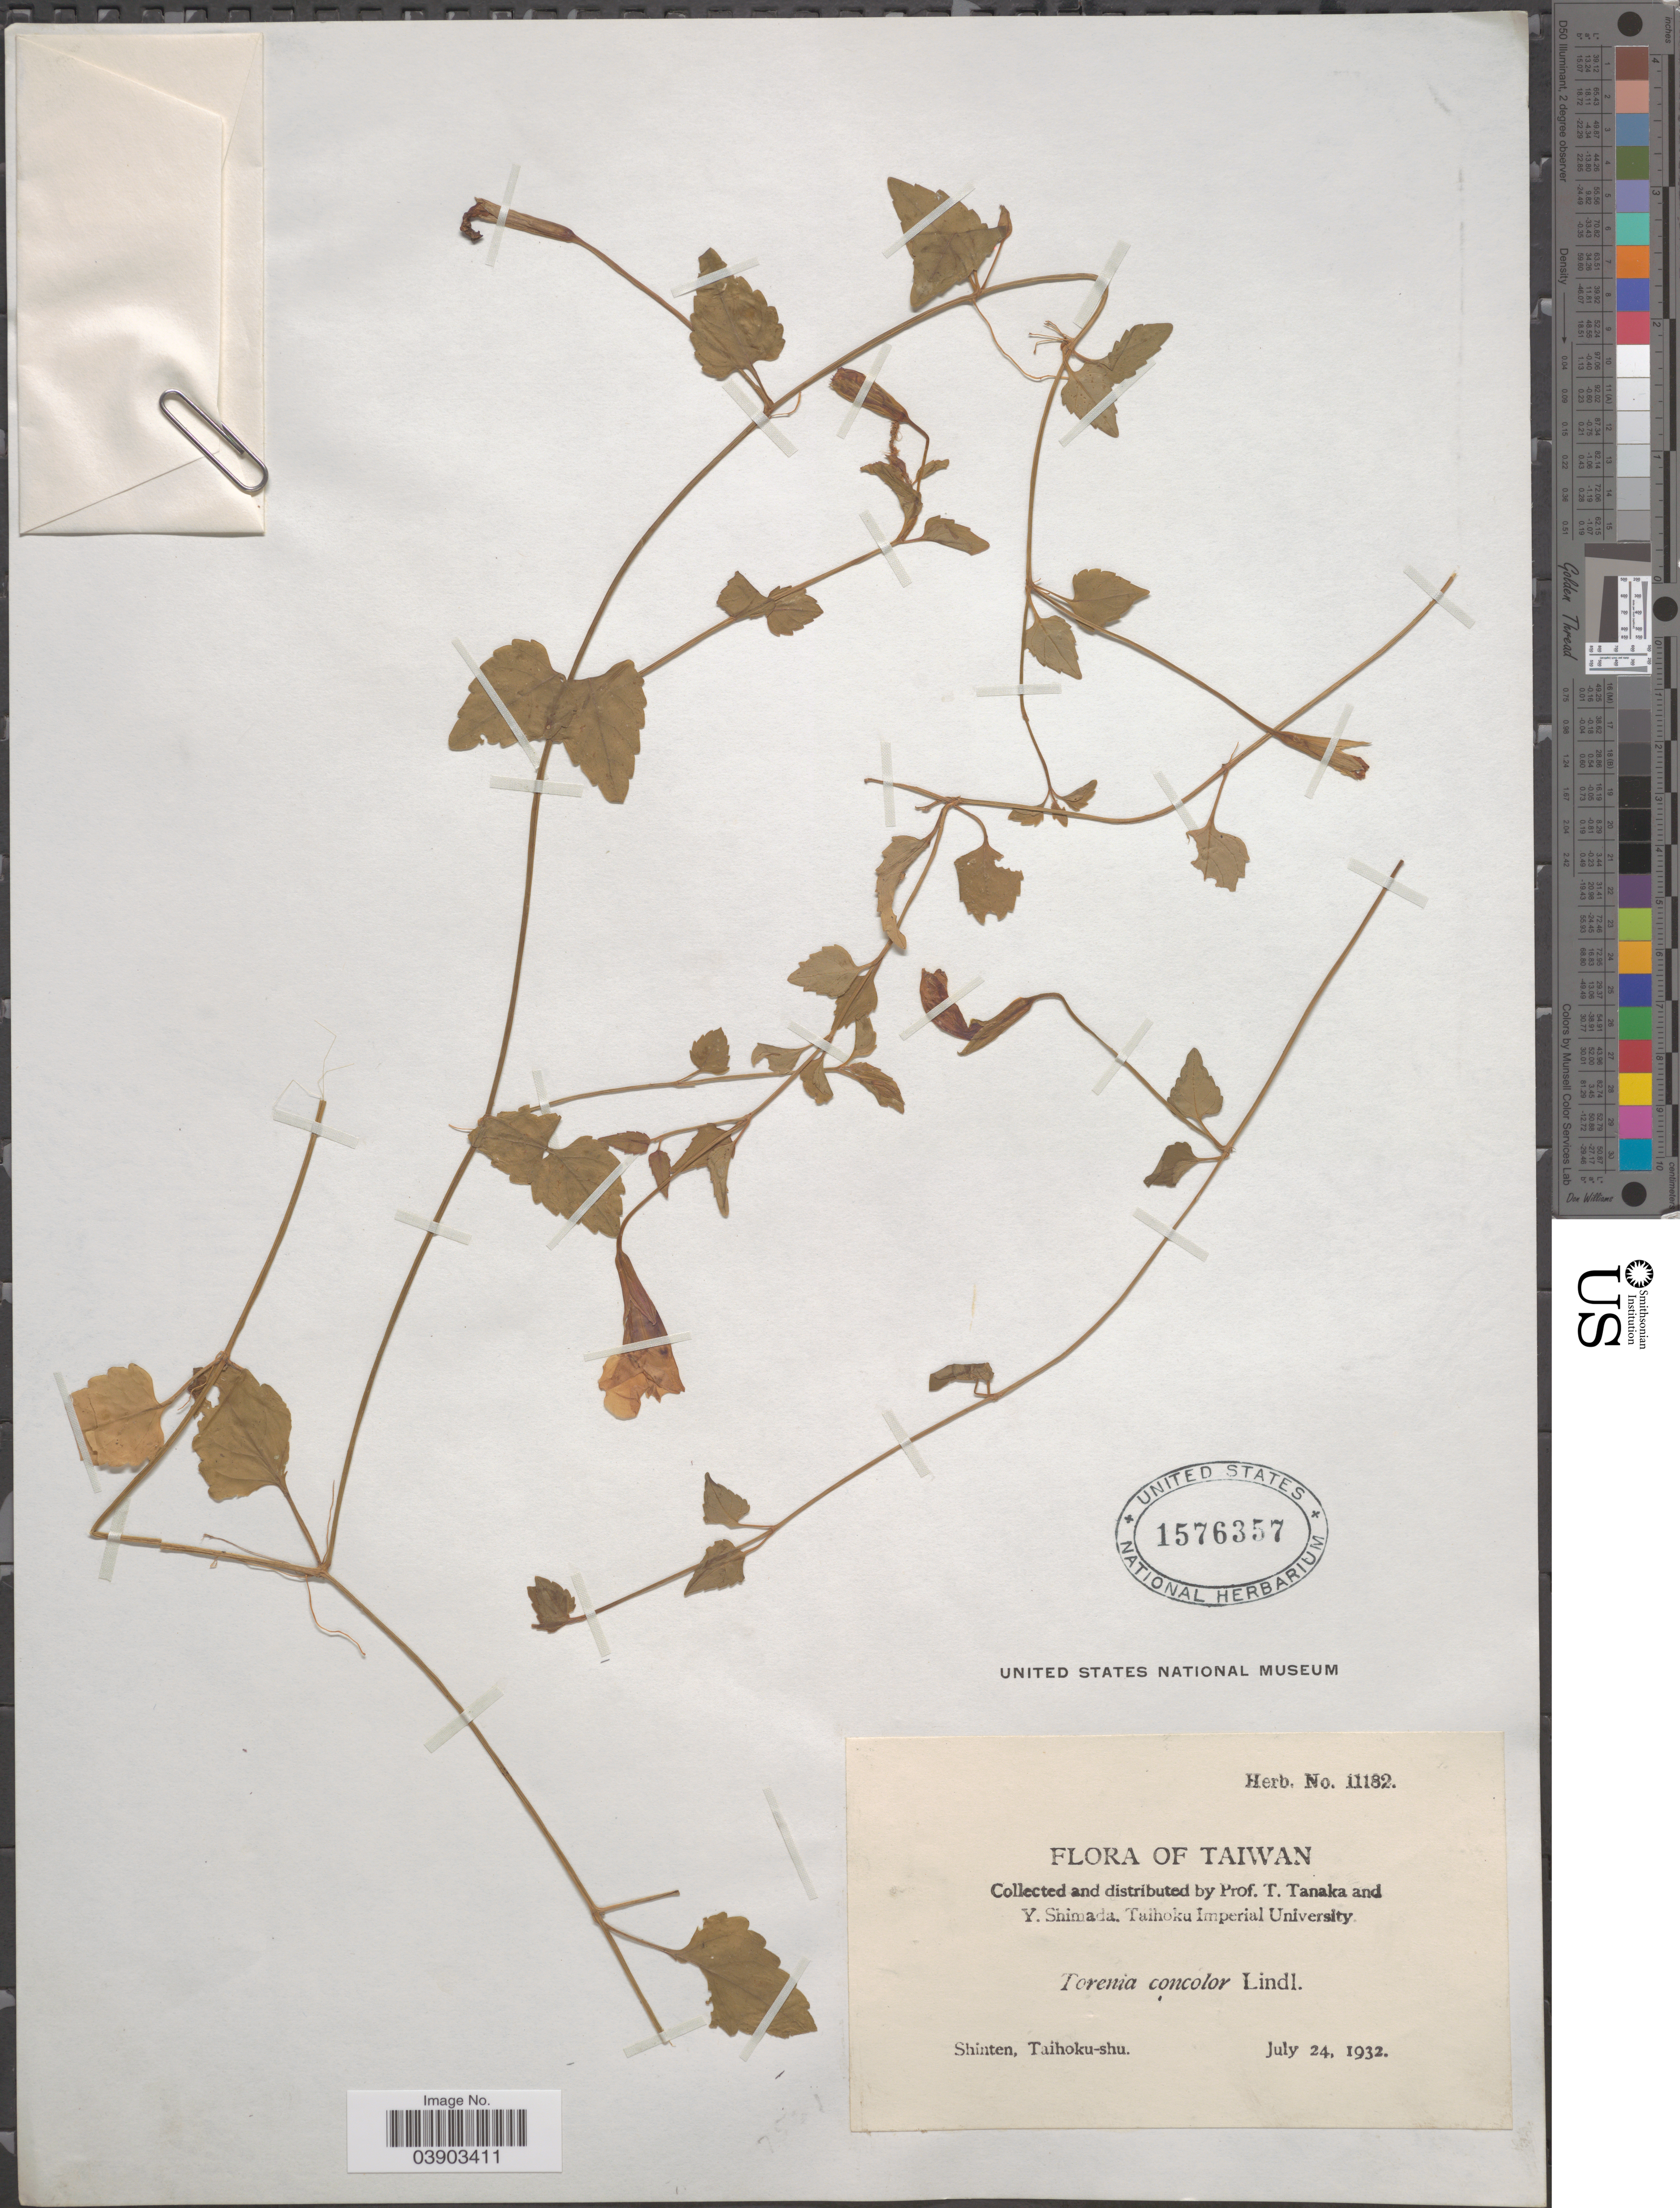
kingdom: Plantae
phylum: Tracheophyta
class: Magnoliopsida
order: Lamiales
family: Linderniaceae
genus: Torenia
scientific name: Torenia concolor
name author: Lindl.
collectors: T. Tanaka & Y. Shimada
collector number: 11182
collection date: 1932-07-24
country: Taiwan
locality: Shinten, Taihoku-shu.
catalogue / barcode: US 1576357